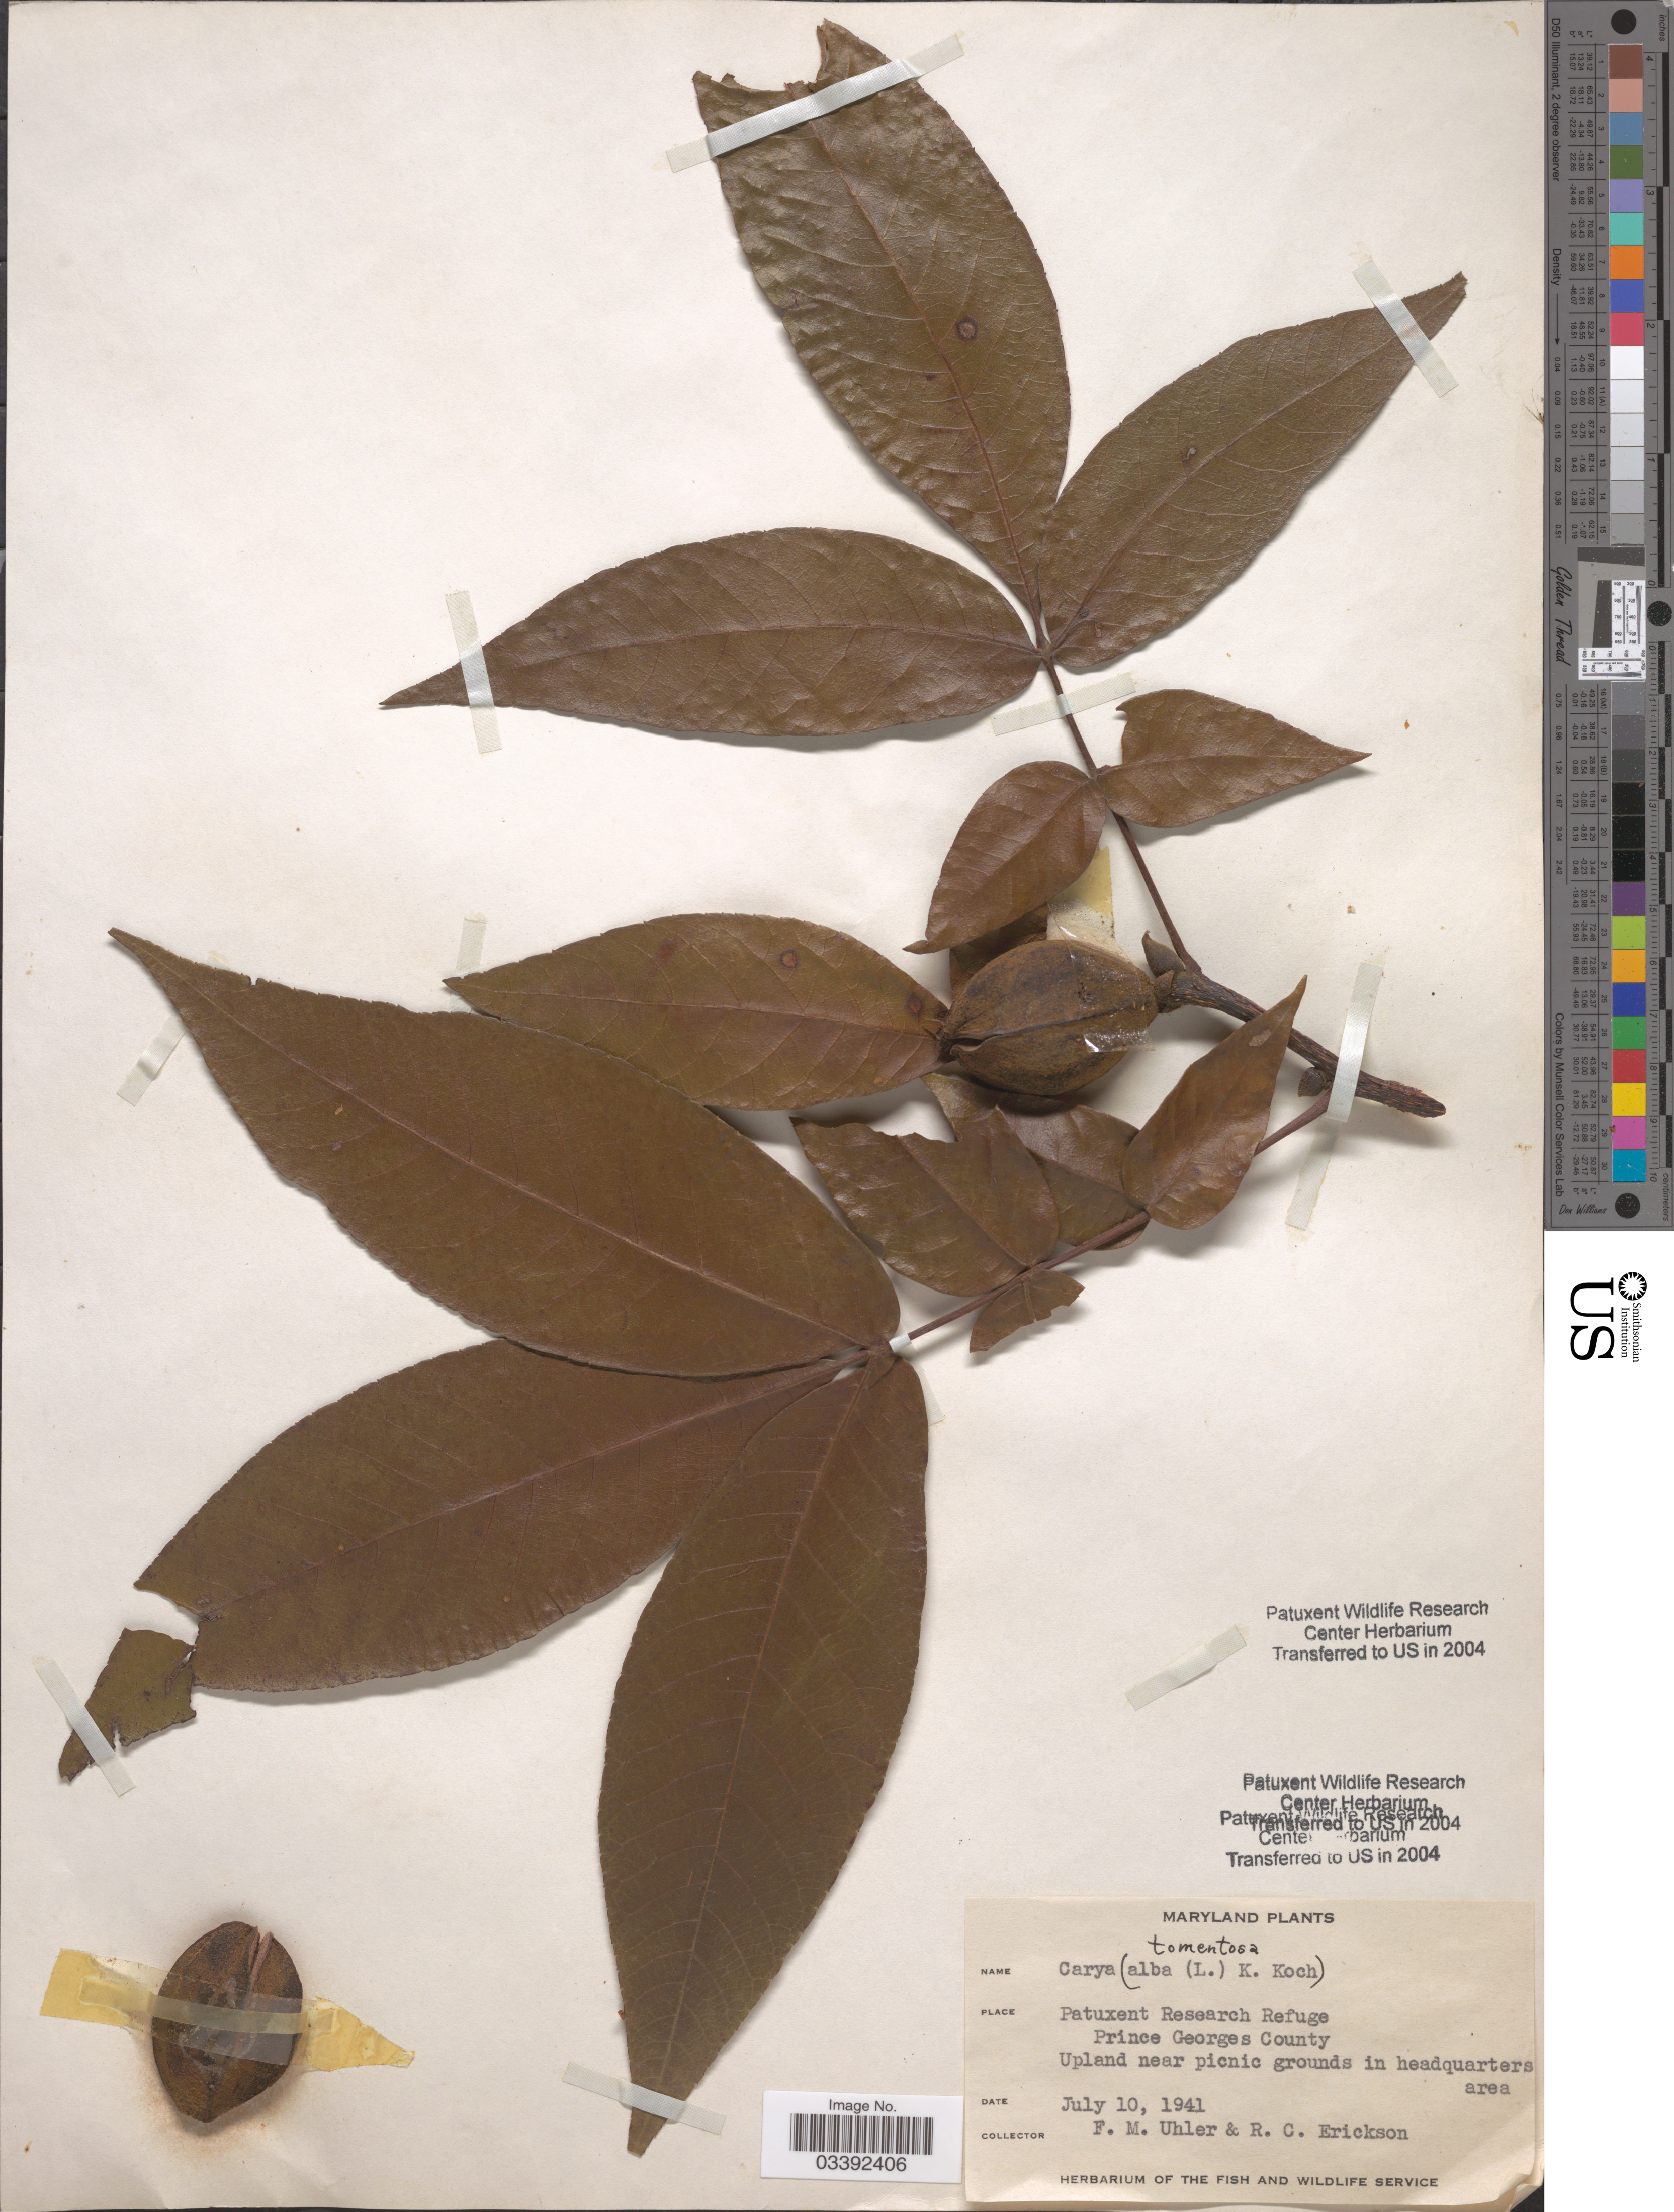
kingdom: Plantae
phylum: Tracheophyta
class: Magnoliopsida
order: Fagales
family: Juglandaceae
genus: Carya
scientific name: Carya tomentosa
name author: (Lam.) Nutt.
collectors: F. M. Uhler & R. Erickson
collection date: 1941-07-10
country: United States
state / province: Maryland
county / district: Prince George's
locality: Patuxent Research Refuge. Prince Georges County. Upland near picnic grounds in headquarters area.